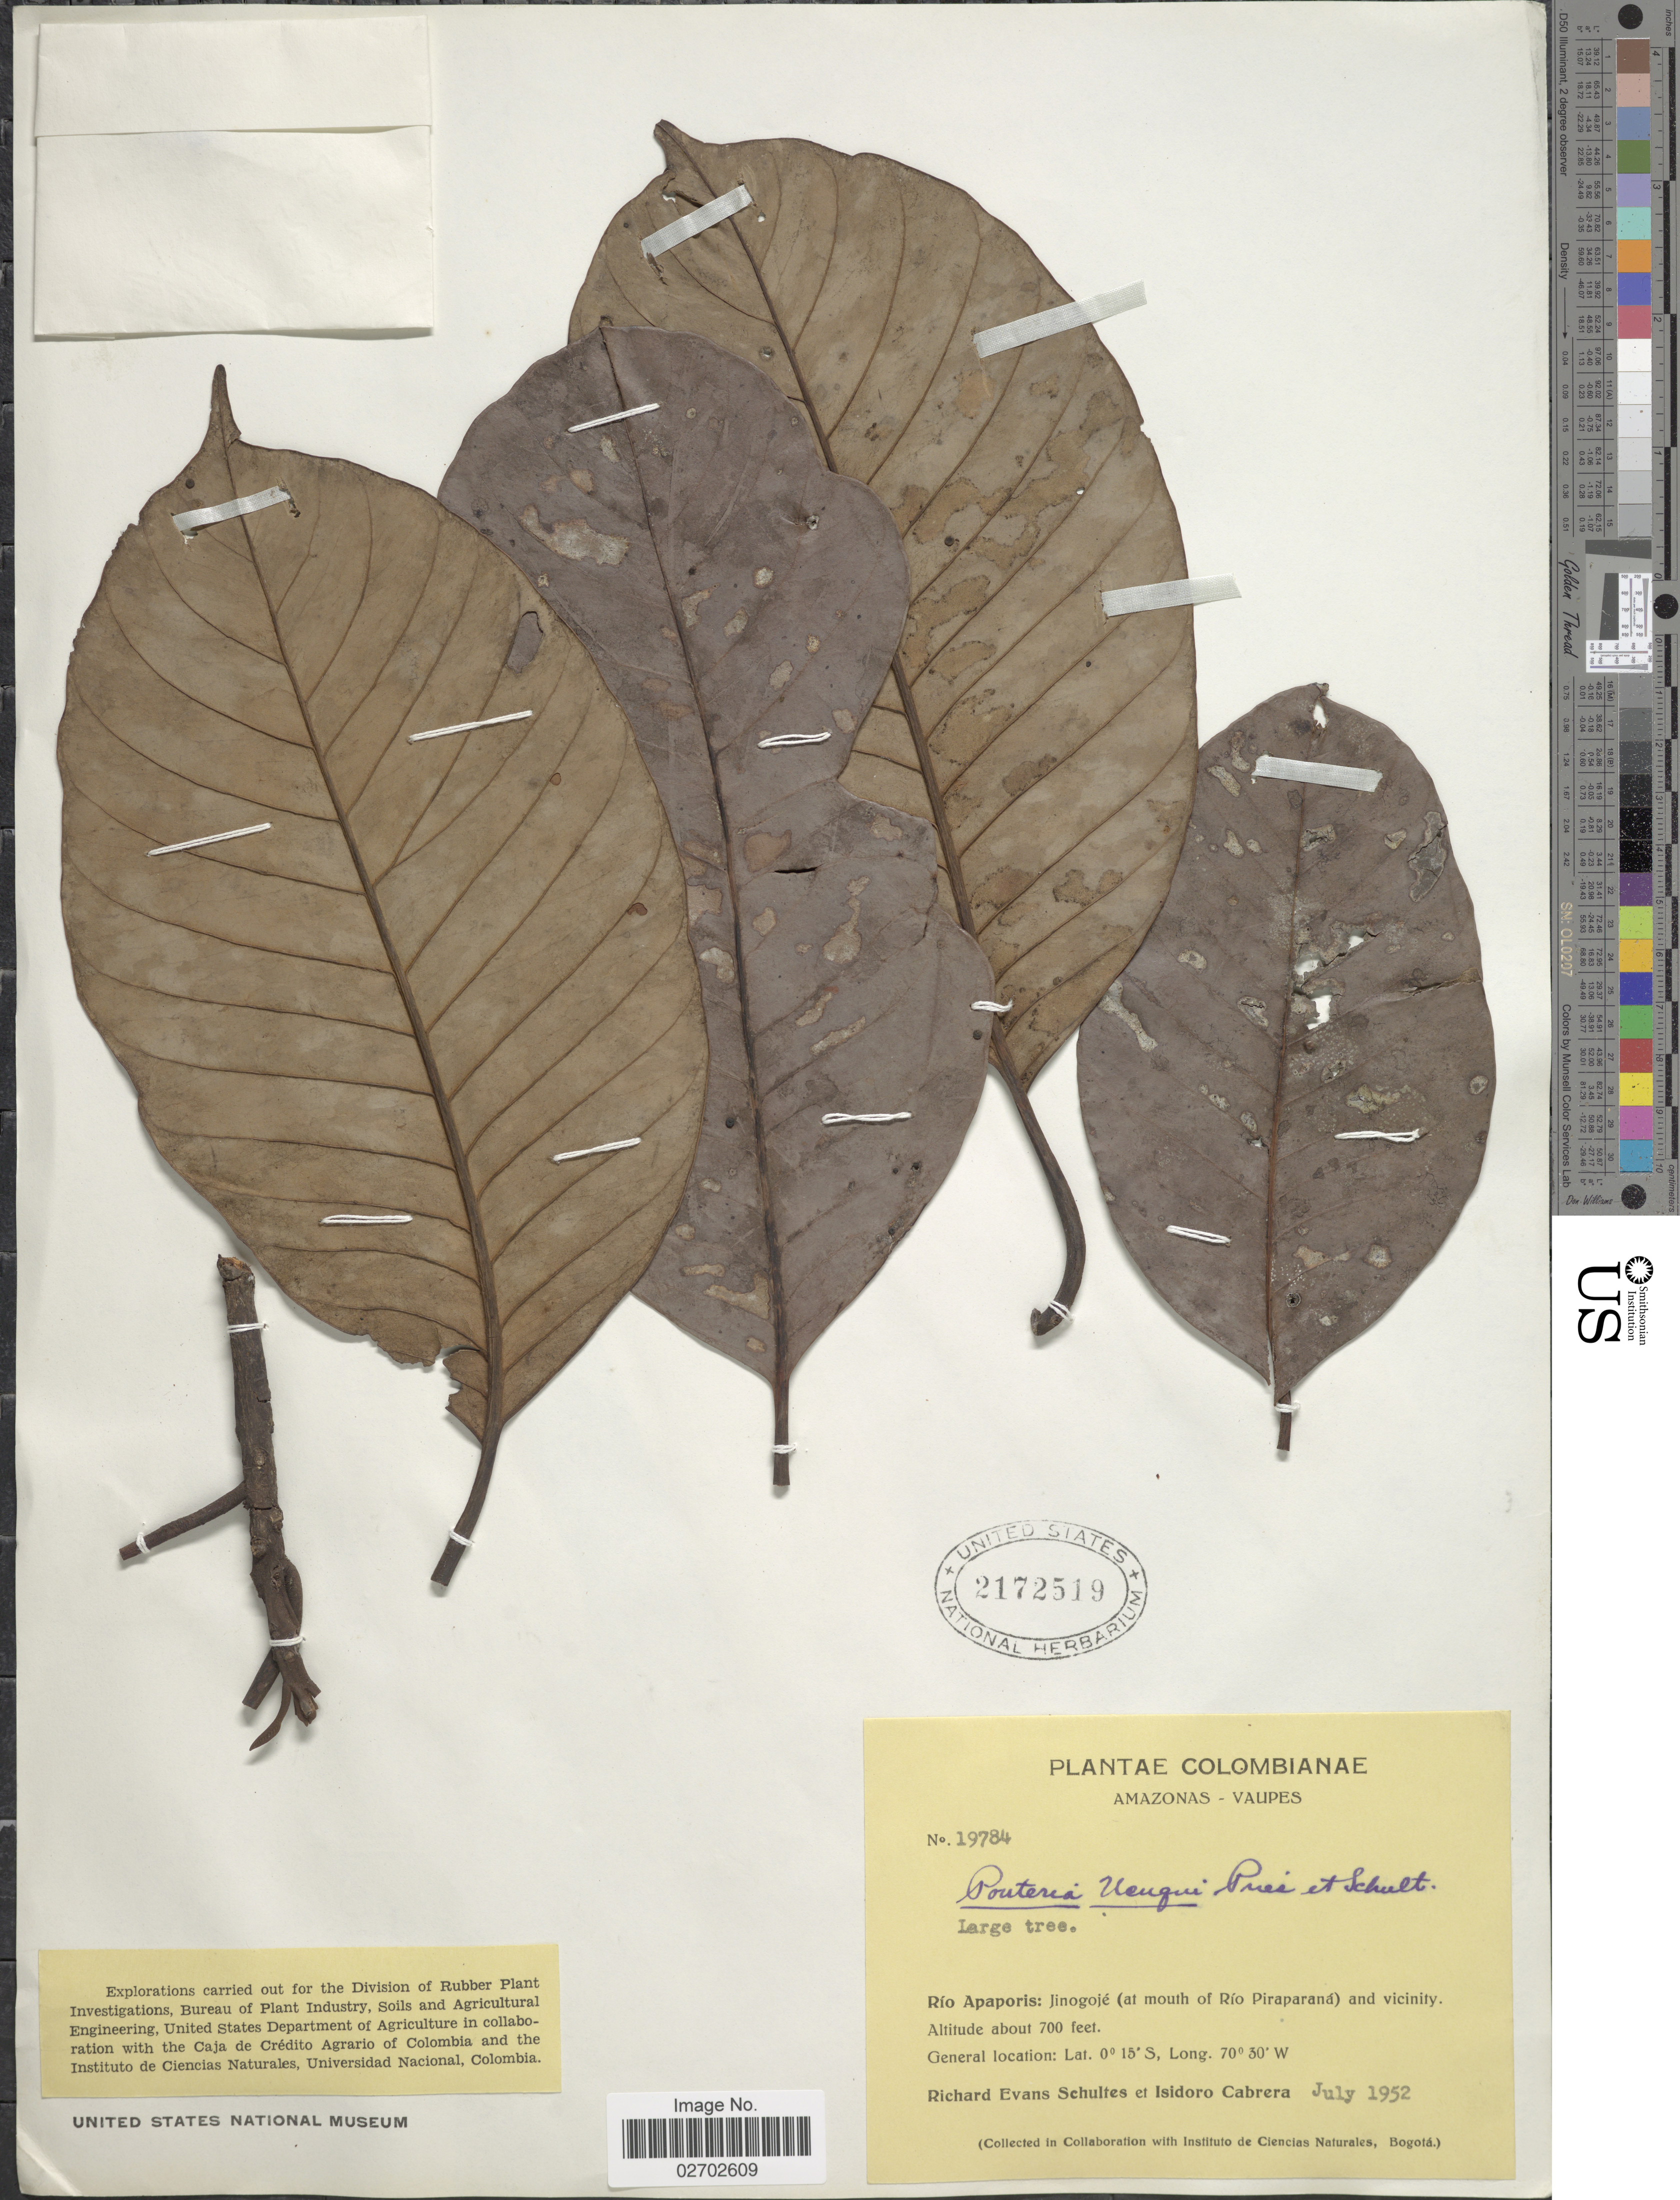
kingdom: Plantae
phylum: Tracheophyta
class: Magnoliopsida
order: Ericales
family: Sapotaceae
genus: Pouteria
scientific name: Pouteria ucuqui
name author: Pires & R.E. Schult.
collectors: R. E. Schultes & I. Cabrera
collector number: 19784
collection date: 1952-07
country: Colombia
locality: Amazonas-Vaupes. Rio Apaporis: Jinogoje (at mouth of Rio Piraparana) and vicinity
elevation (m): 213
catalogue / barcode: US 2172519